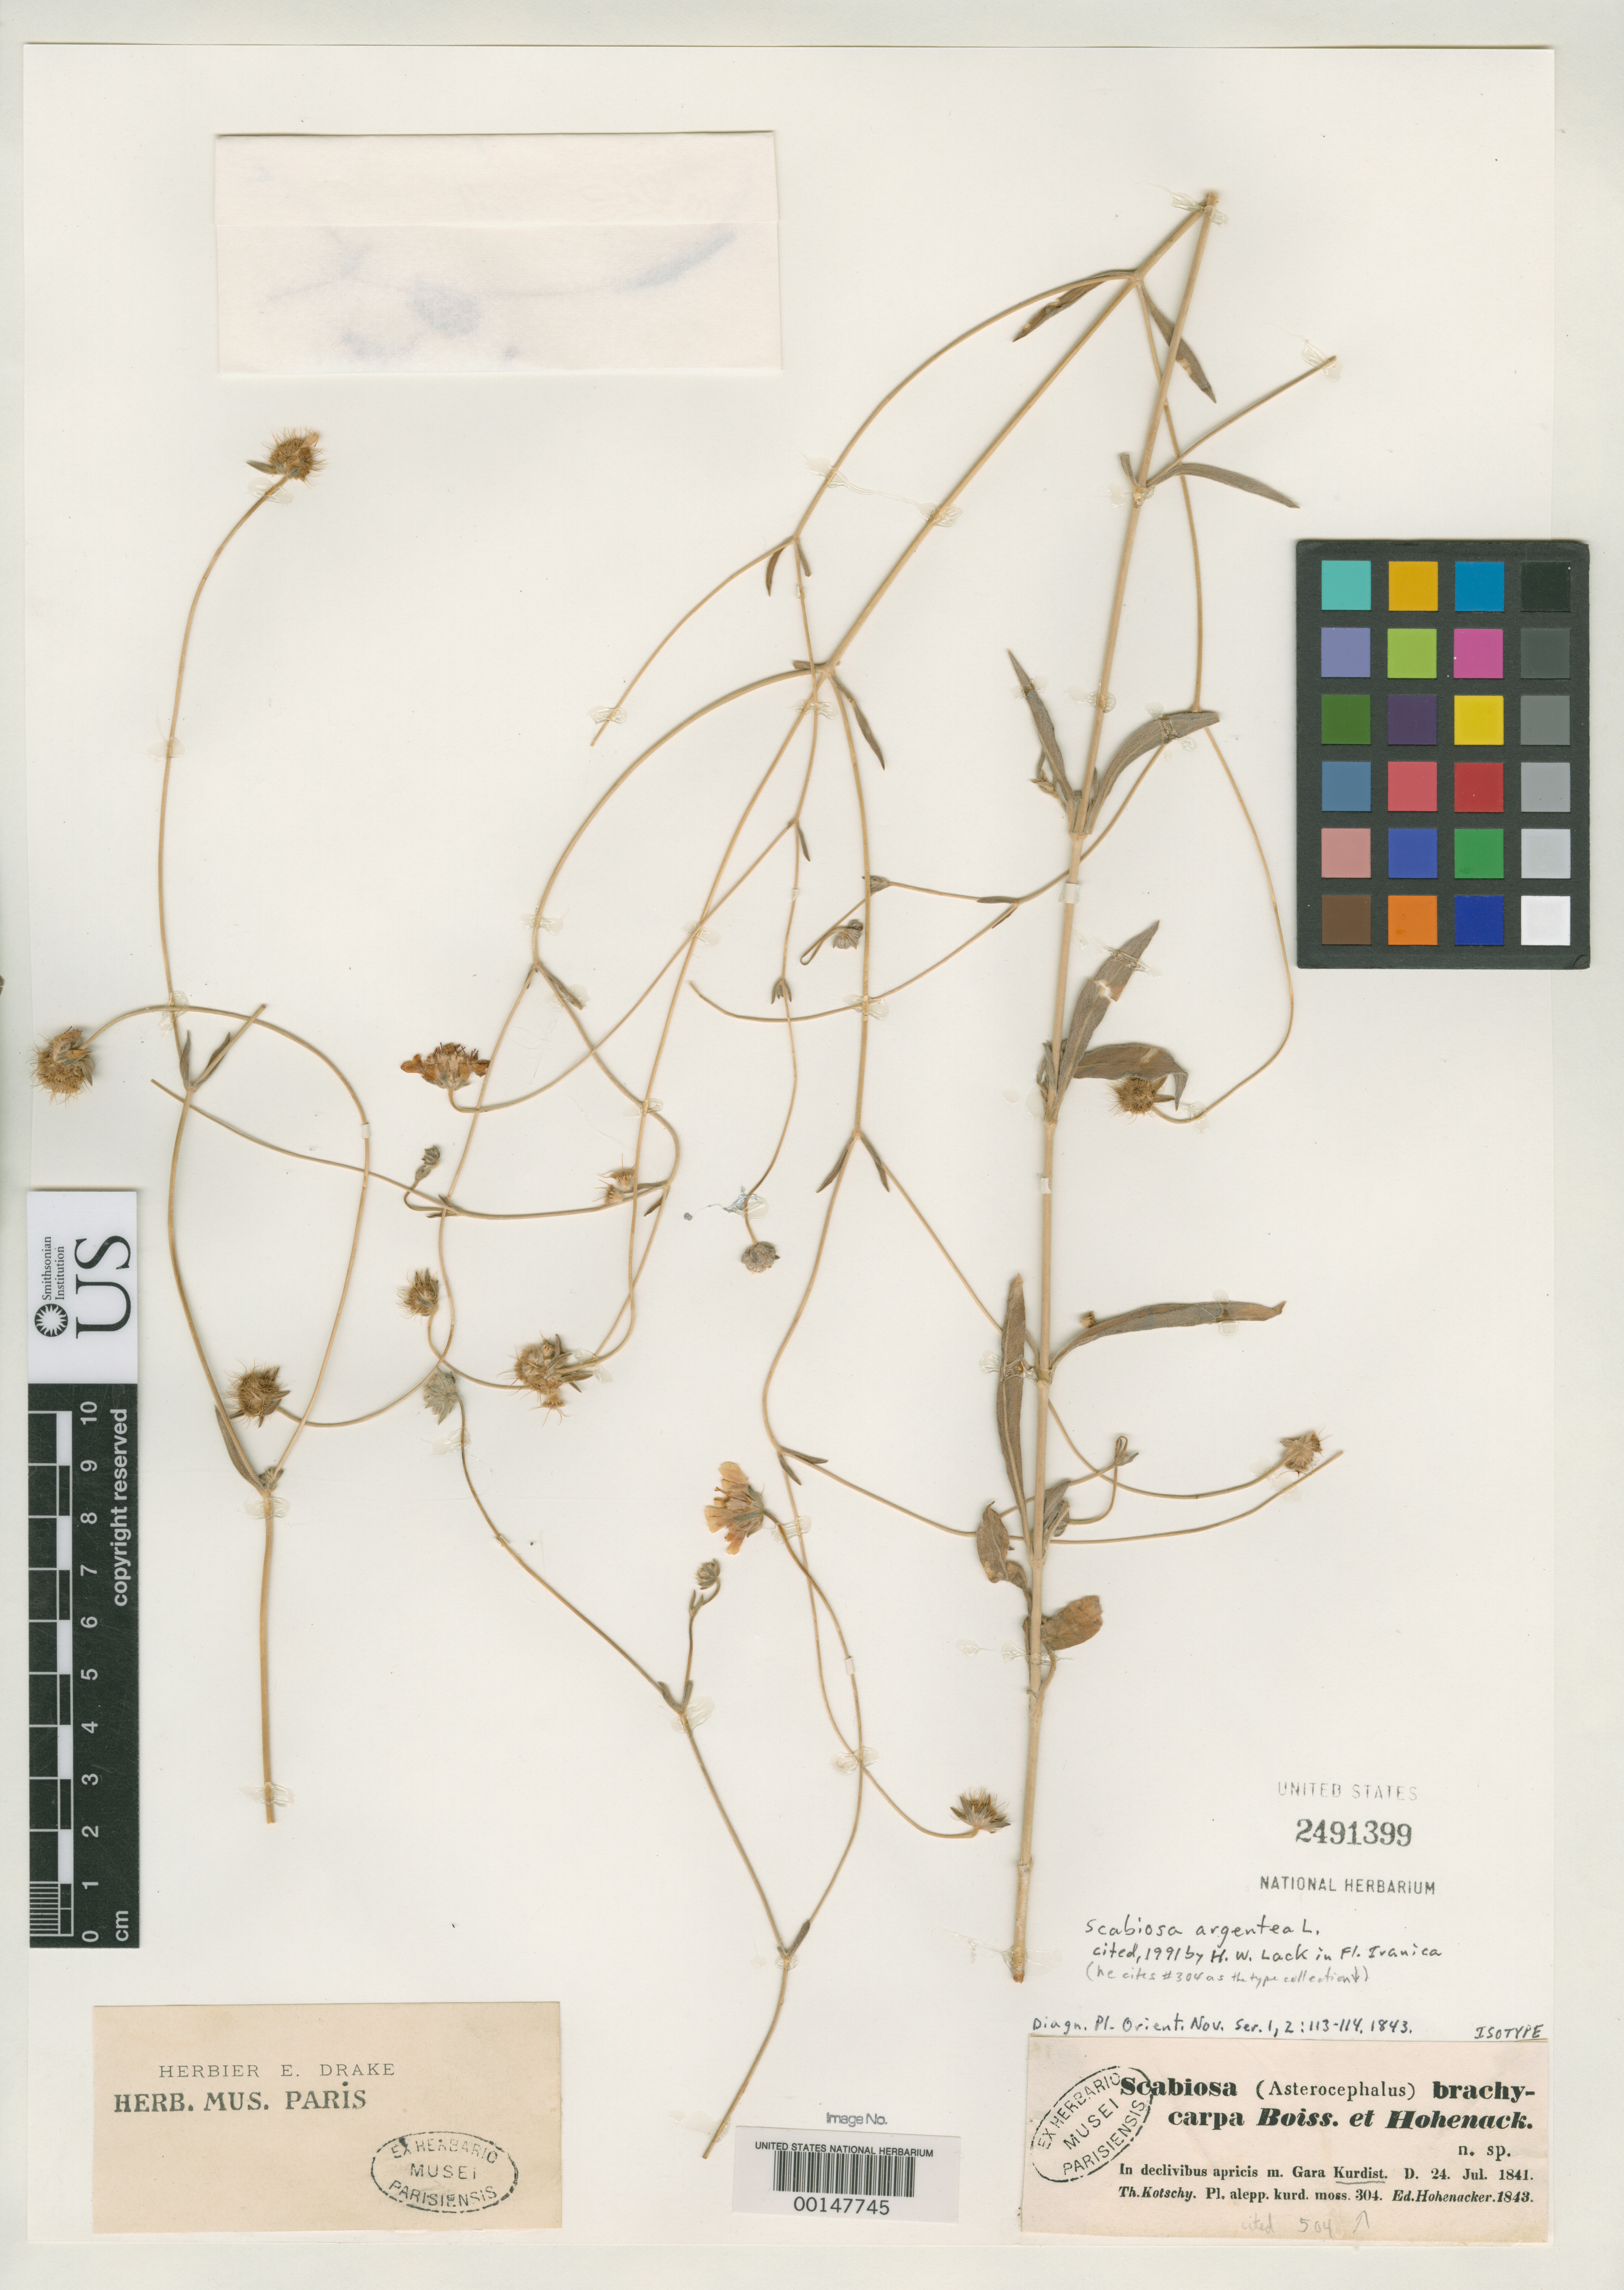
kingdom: Plantae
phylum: Tracheophyta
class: Magnoliopsida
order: Dipsacales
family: Caprifoliaceae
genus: Scabiosa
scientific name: Scabiosa brachycarpa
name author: Boiss. & Hohen.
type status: Isotype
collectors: K. G. Kotschy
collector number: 304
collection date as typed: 24 Jul 1841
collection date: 1841-07-24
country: Iran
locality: Kurdistan, Mt. Gara.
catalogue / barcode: US 2491399